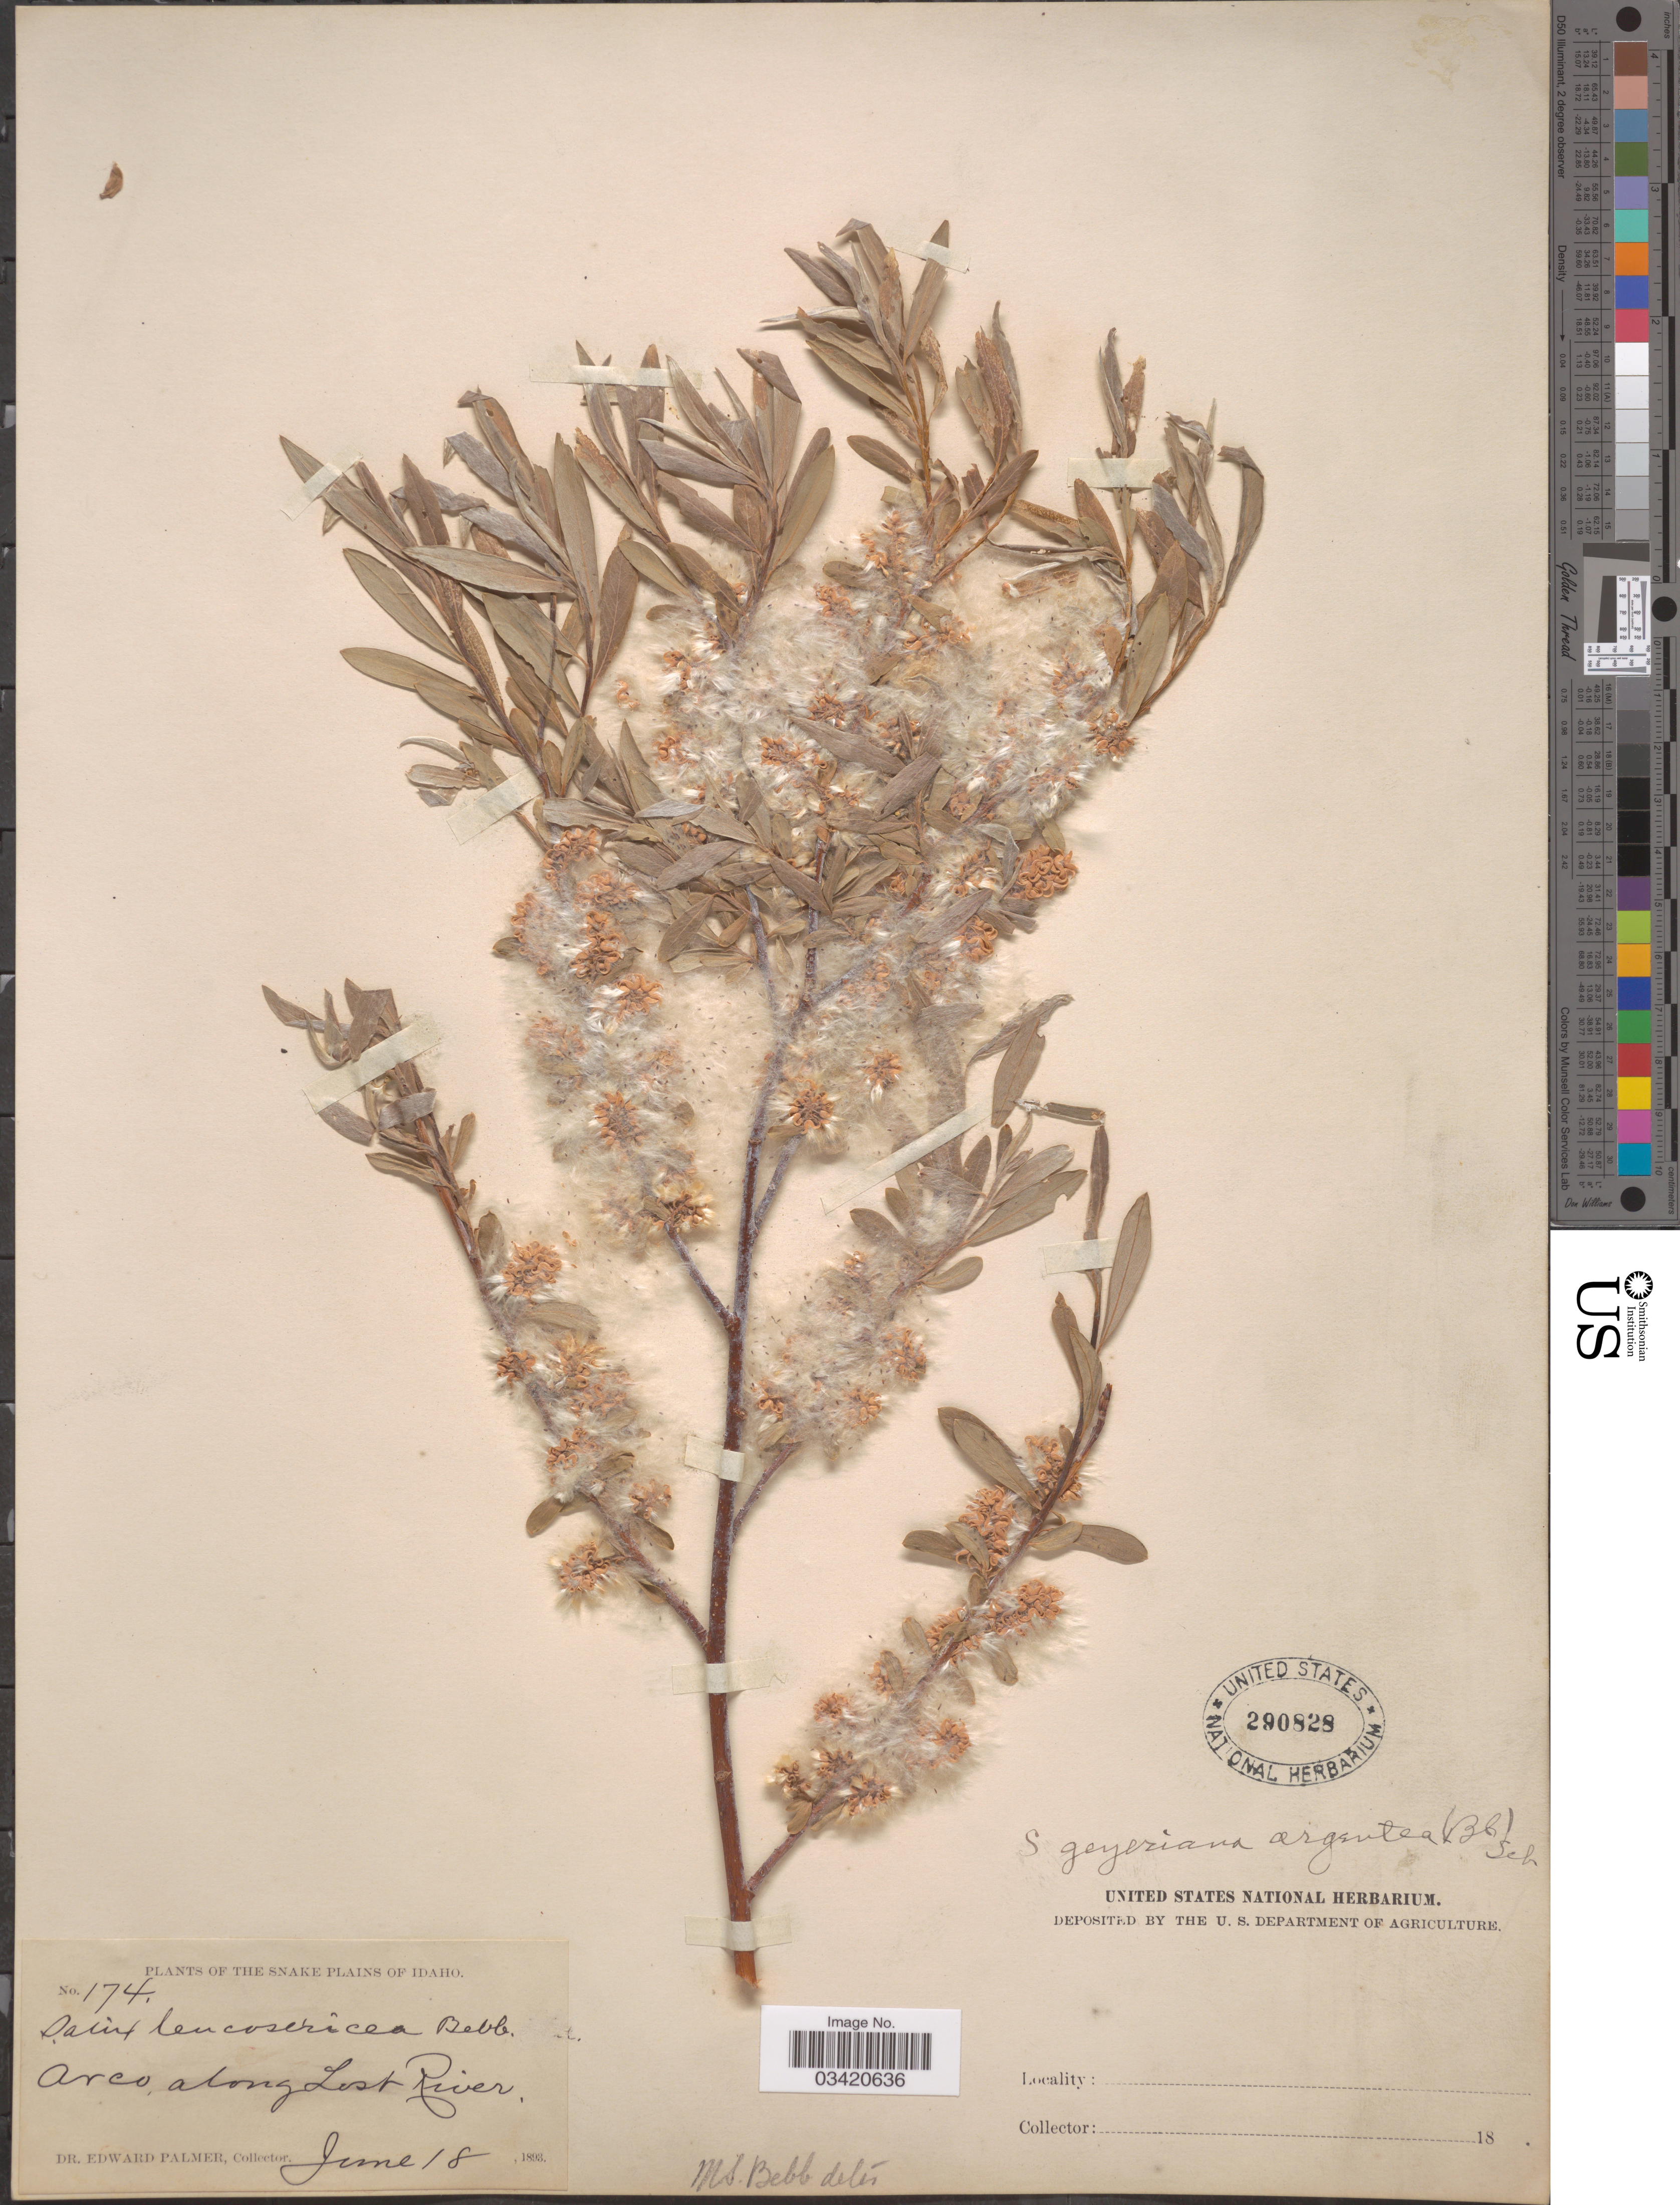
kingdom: Plantae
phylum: Tracheophyta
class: Magnoliopsida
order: Malpighiales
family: Salicaceae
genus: Salix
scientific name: Salix geyeriana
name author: Andersson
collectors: E. Palmer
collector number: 174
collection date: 1893-06-18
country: United States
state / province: Idaho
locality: The Snake Plains. Arco along Lost River.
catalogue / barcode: US 290828